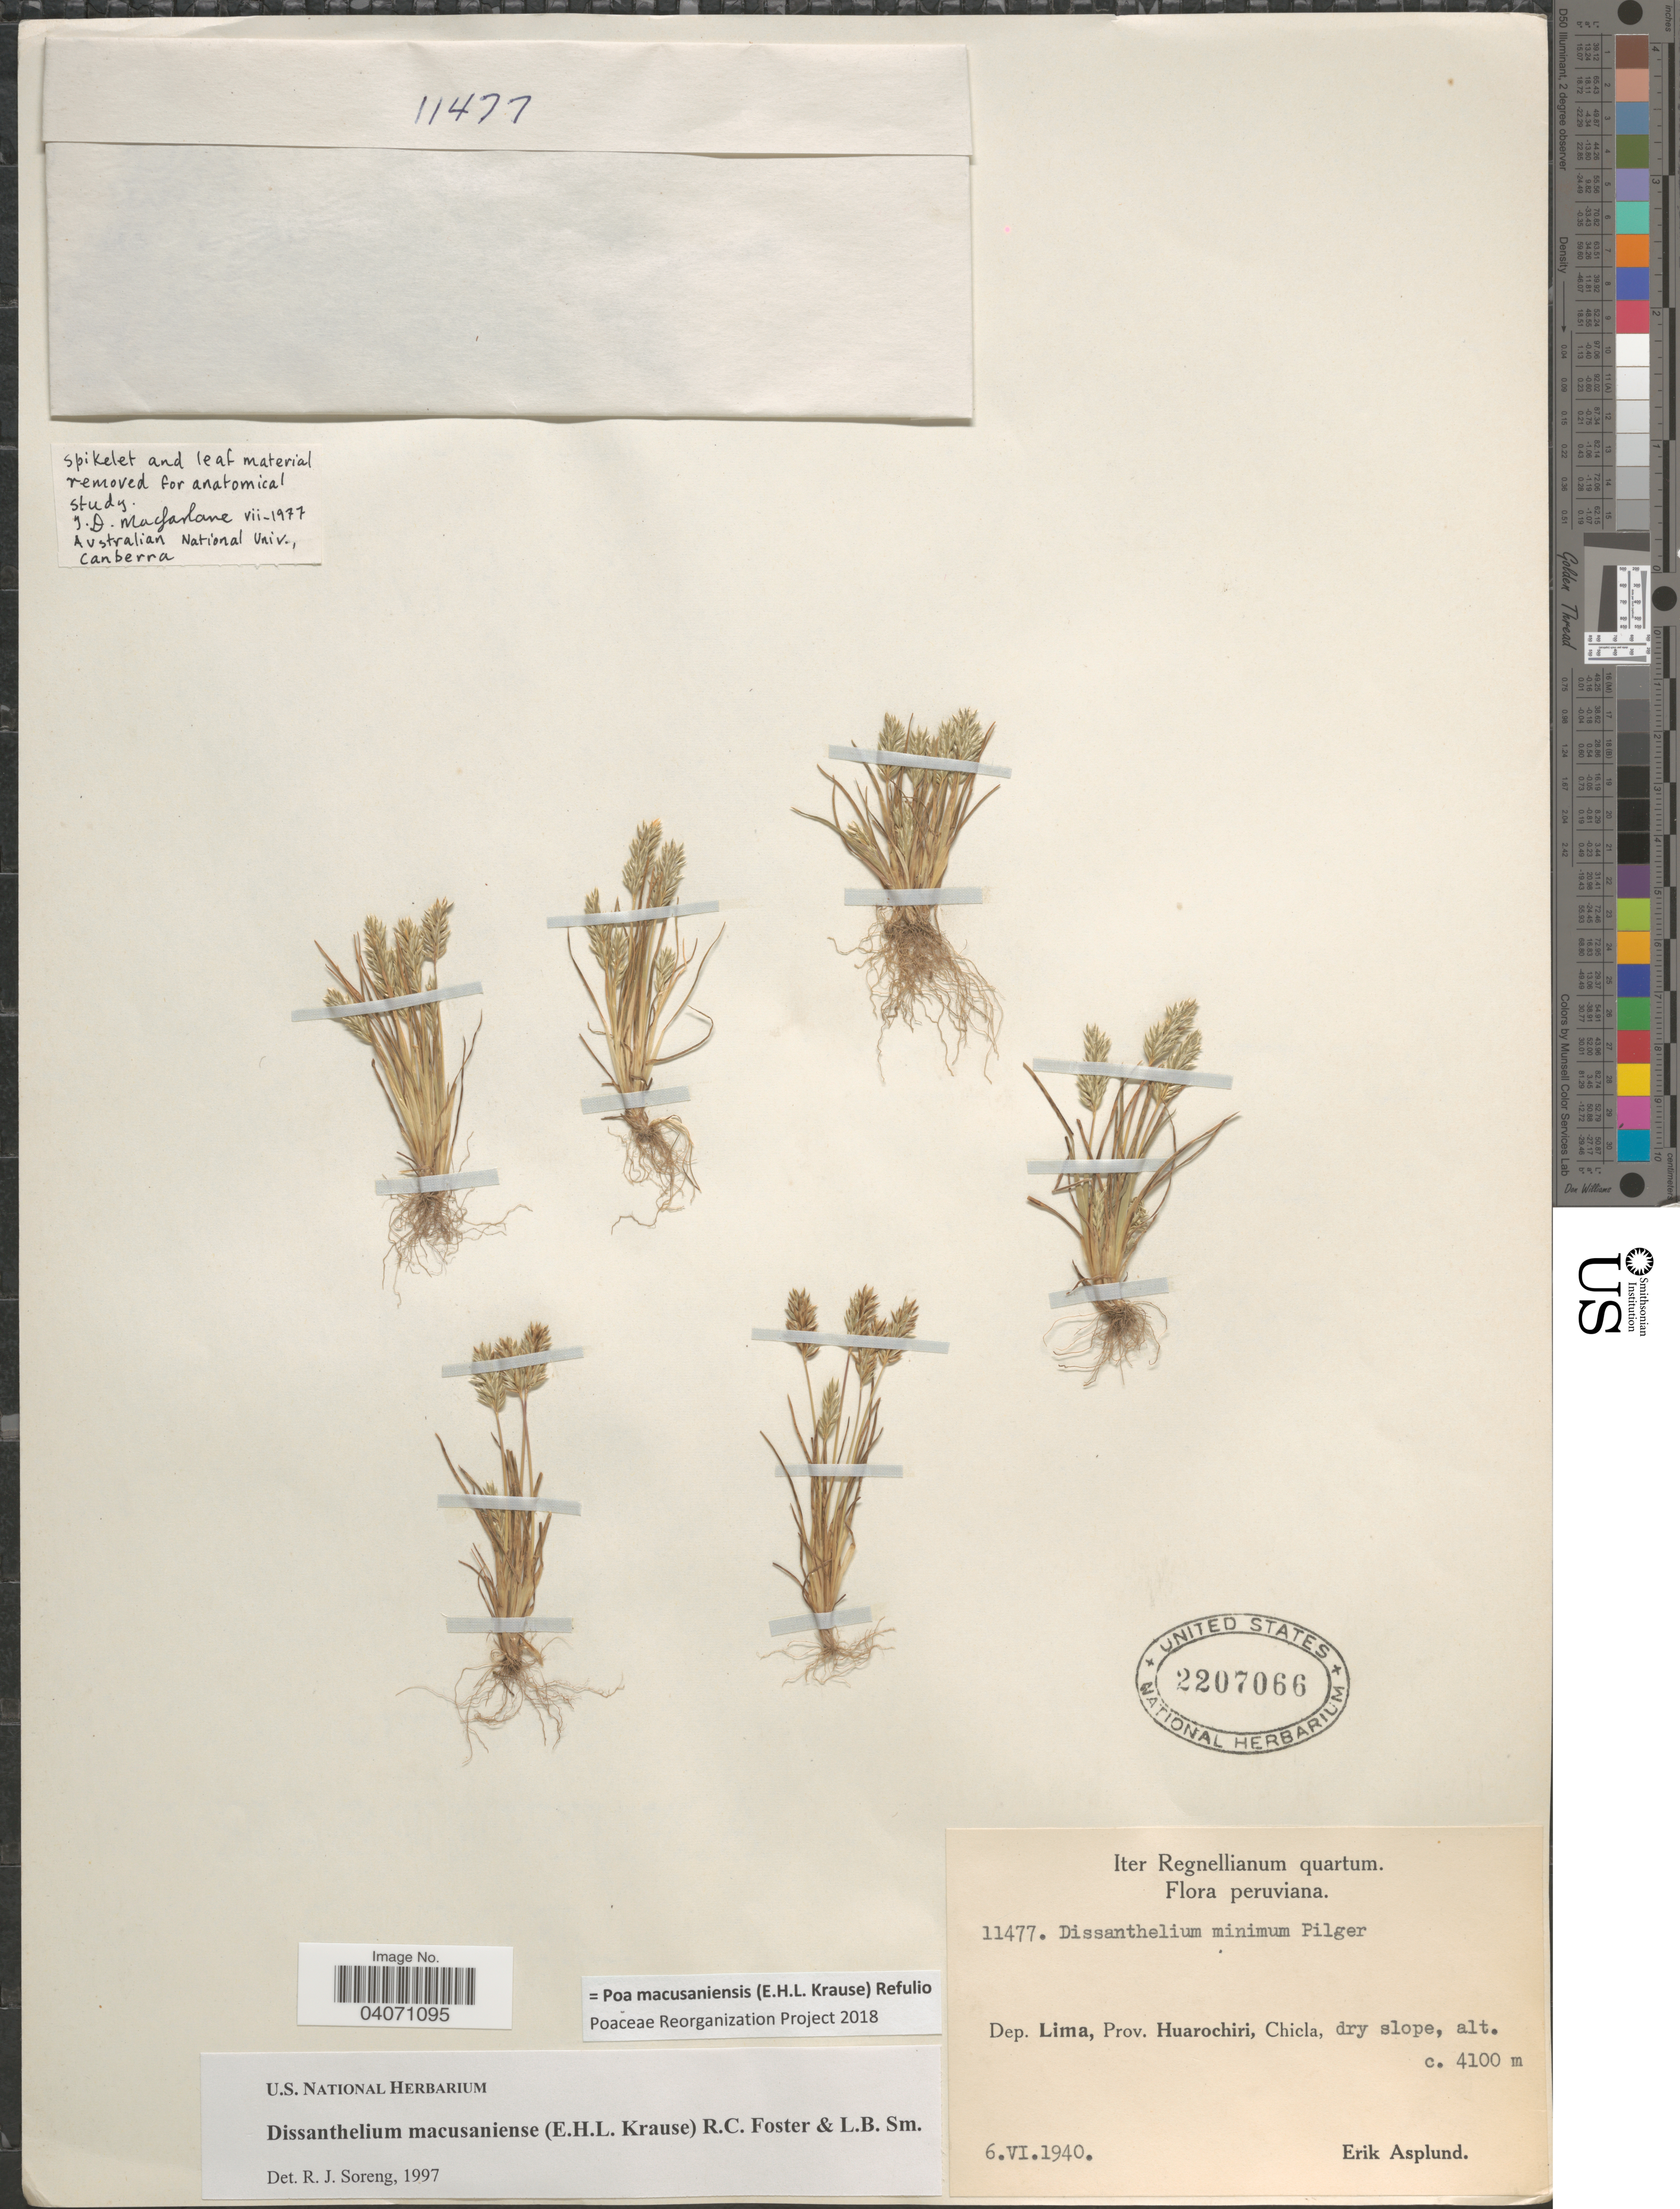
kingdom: Plantae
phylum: Tracheophyta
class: Liliopsida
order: Poales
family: Poaceae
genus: Poa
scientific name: Poa macusaniensis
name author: (E.H.L. Krause) Refulio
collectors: E. Asplund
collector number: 11477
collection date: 1940-06-06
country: Peru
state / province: Lima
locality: Iter Regnellianum quartum. Dep. Lima, Prov. Huarochiri, Chicla.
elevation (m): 4100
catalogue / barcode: US 2207066